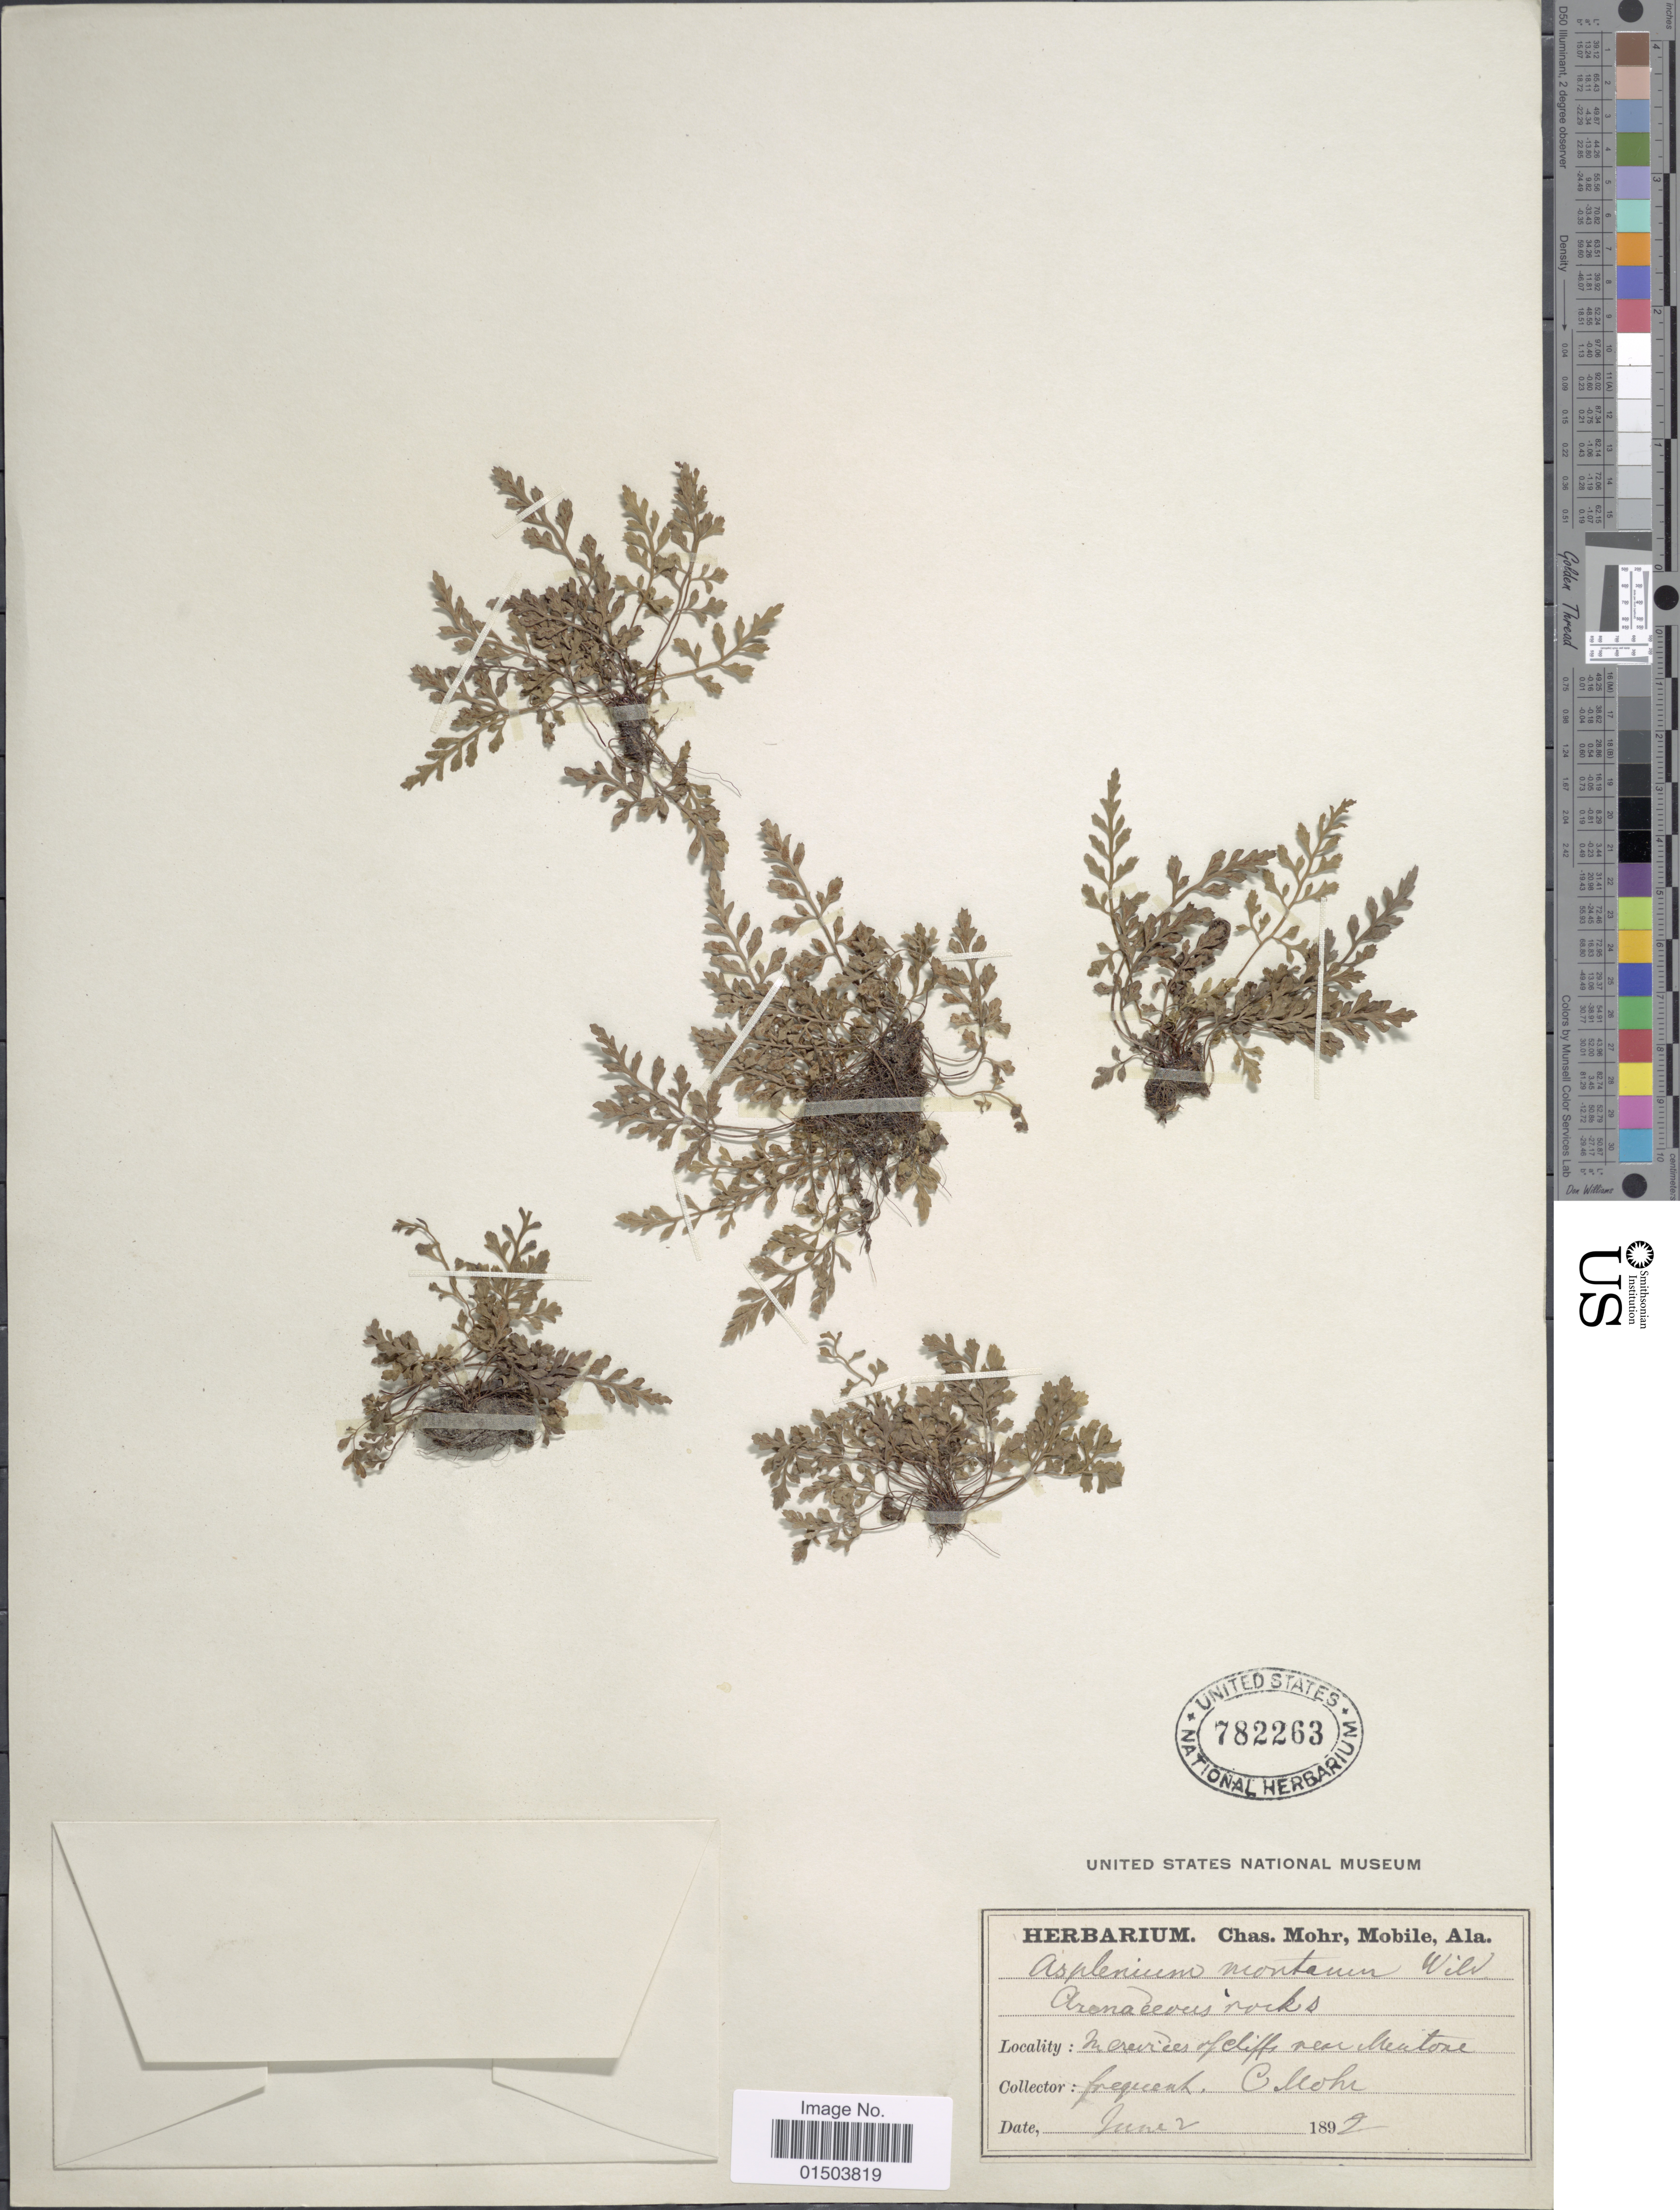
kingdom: Plantae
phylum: Tracheophyta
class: Polypodiopsida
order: Polypodiales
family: Aspleniaceae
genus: Asplenium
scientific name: Asplenium montanum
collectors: C. T. Mohr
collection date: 1892-06-02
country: United States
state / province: Alabama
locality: In crevices of cliffs near Mentone.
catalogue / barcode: US 782263